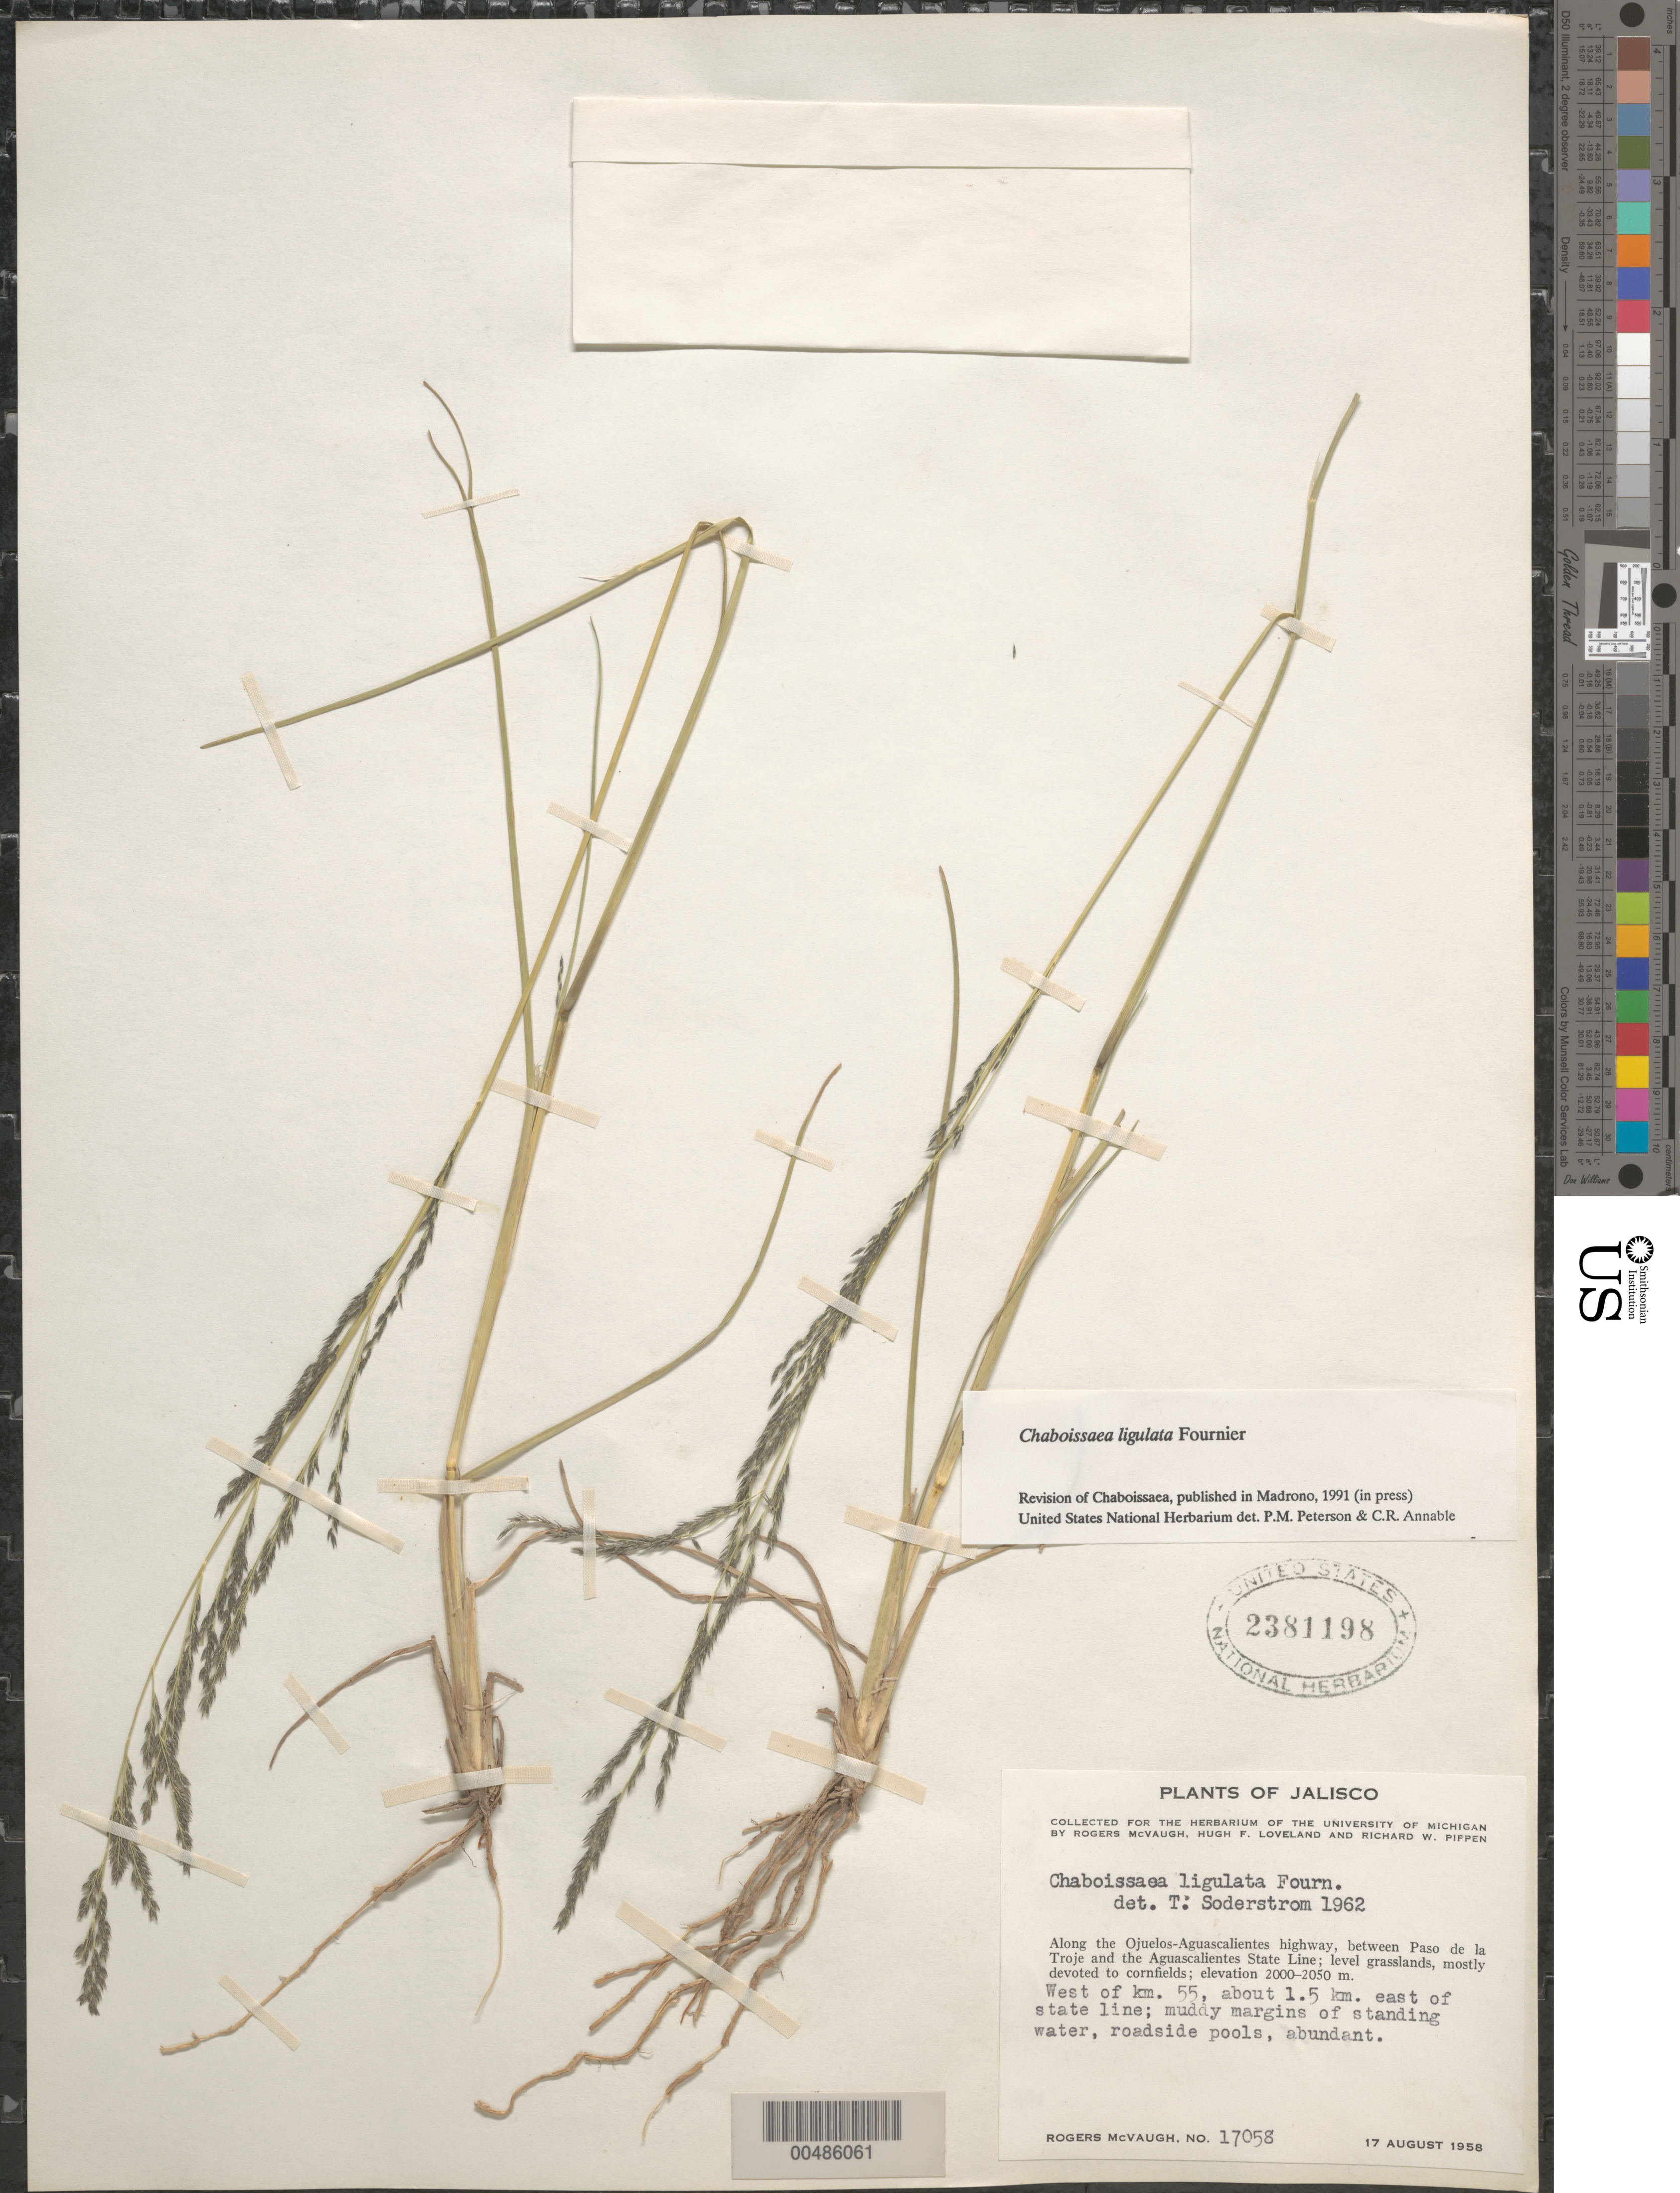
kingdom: Plantae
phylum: Tracheophyta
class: Liliopsida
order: Poales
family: Poaceae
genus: Chaboissaea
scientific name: Chaboissaea ligulata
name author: E. Fourn.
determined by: Soderstrom, T. R.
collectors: R. McVaugh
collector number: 17058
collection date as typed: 17 Aug 1958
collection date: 1958-08-17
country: Mexico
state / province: Jalisco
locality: Along the Ojuelos - Aguascalientes highway, between Paso de la Troje and the Aguascalientes State Line, W of km 55, about 1.5 km..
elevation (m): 2000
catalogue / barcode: US 2381198